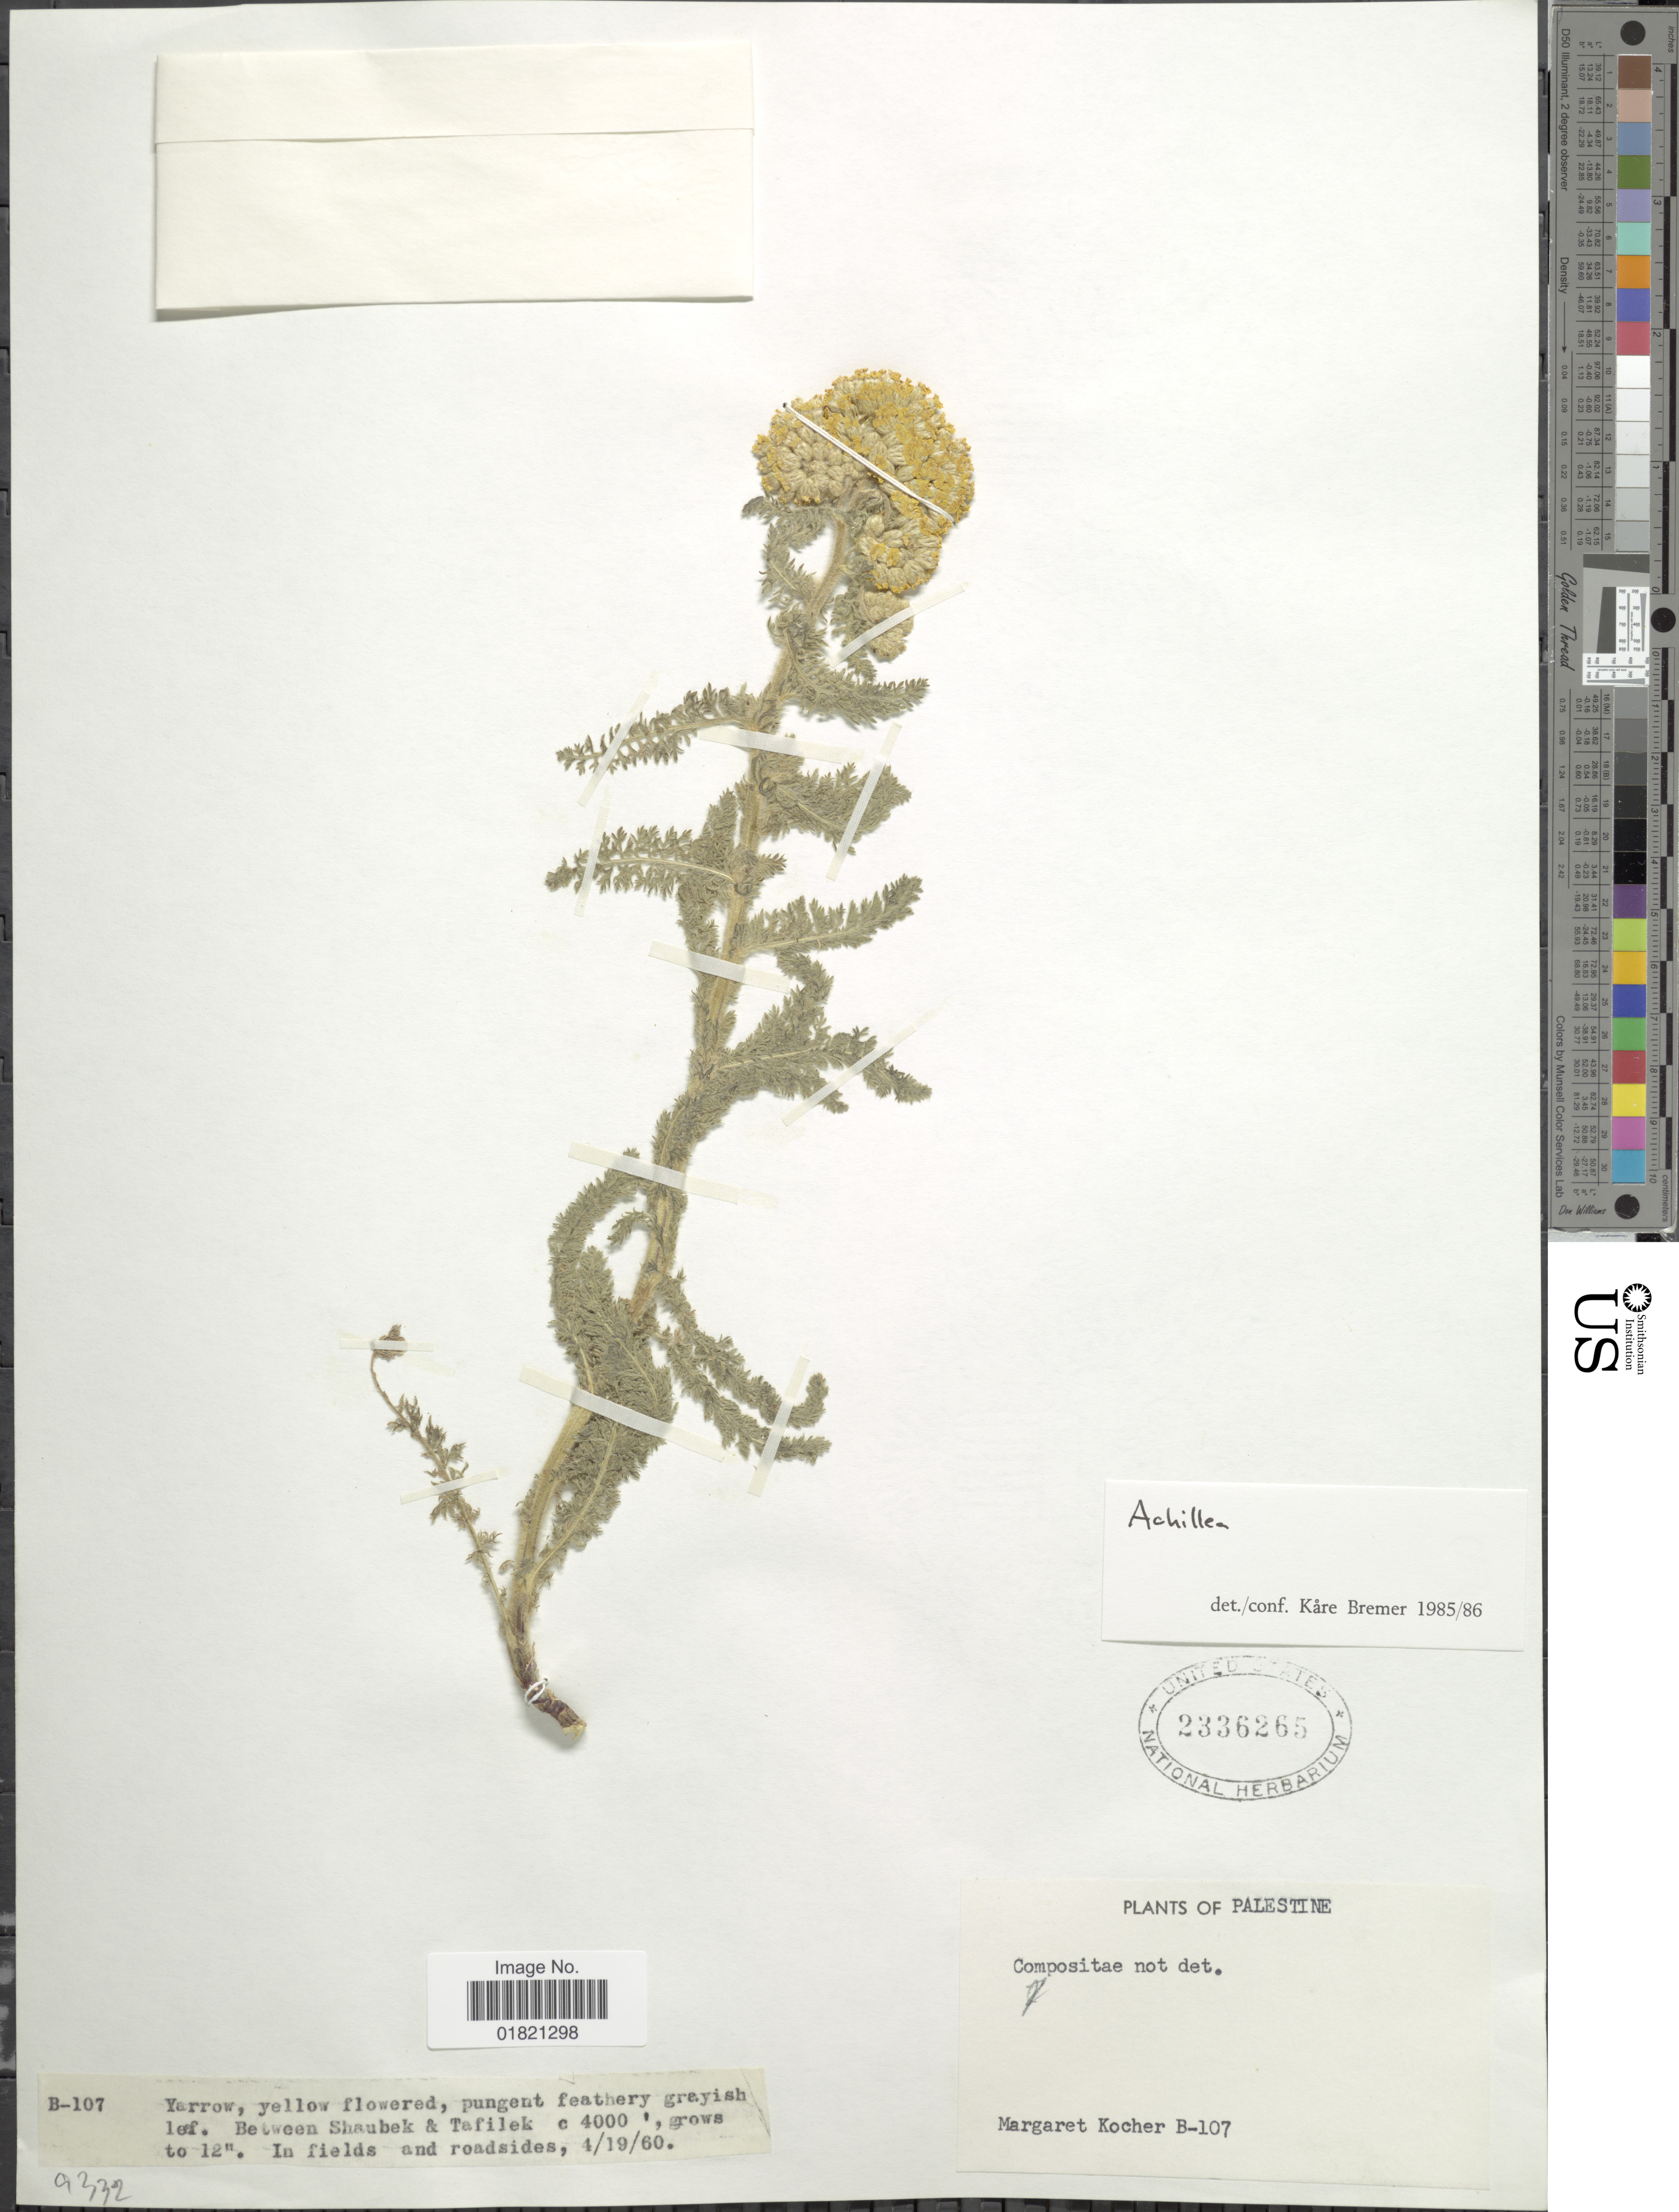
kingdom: Plantae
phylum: Tracheophyta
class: Magnoliopsida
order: Asterales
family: Asteraceae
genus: Achillea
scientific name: Achillea sp.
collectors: M. Kocher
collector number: B-107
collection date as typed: Transcribed d/m/y: 19/4/60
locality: Between Shaubek & Tafilek. Palestine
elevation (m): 1219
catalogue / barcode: US 2336265